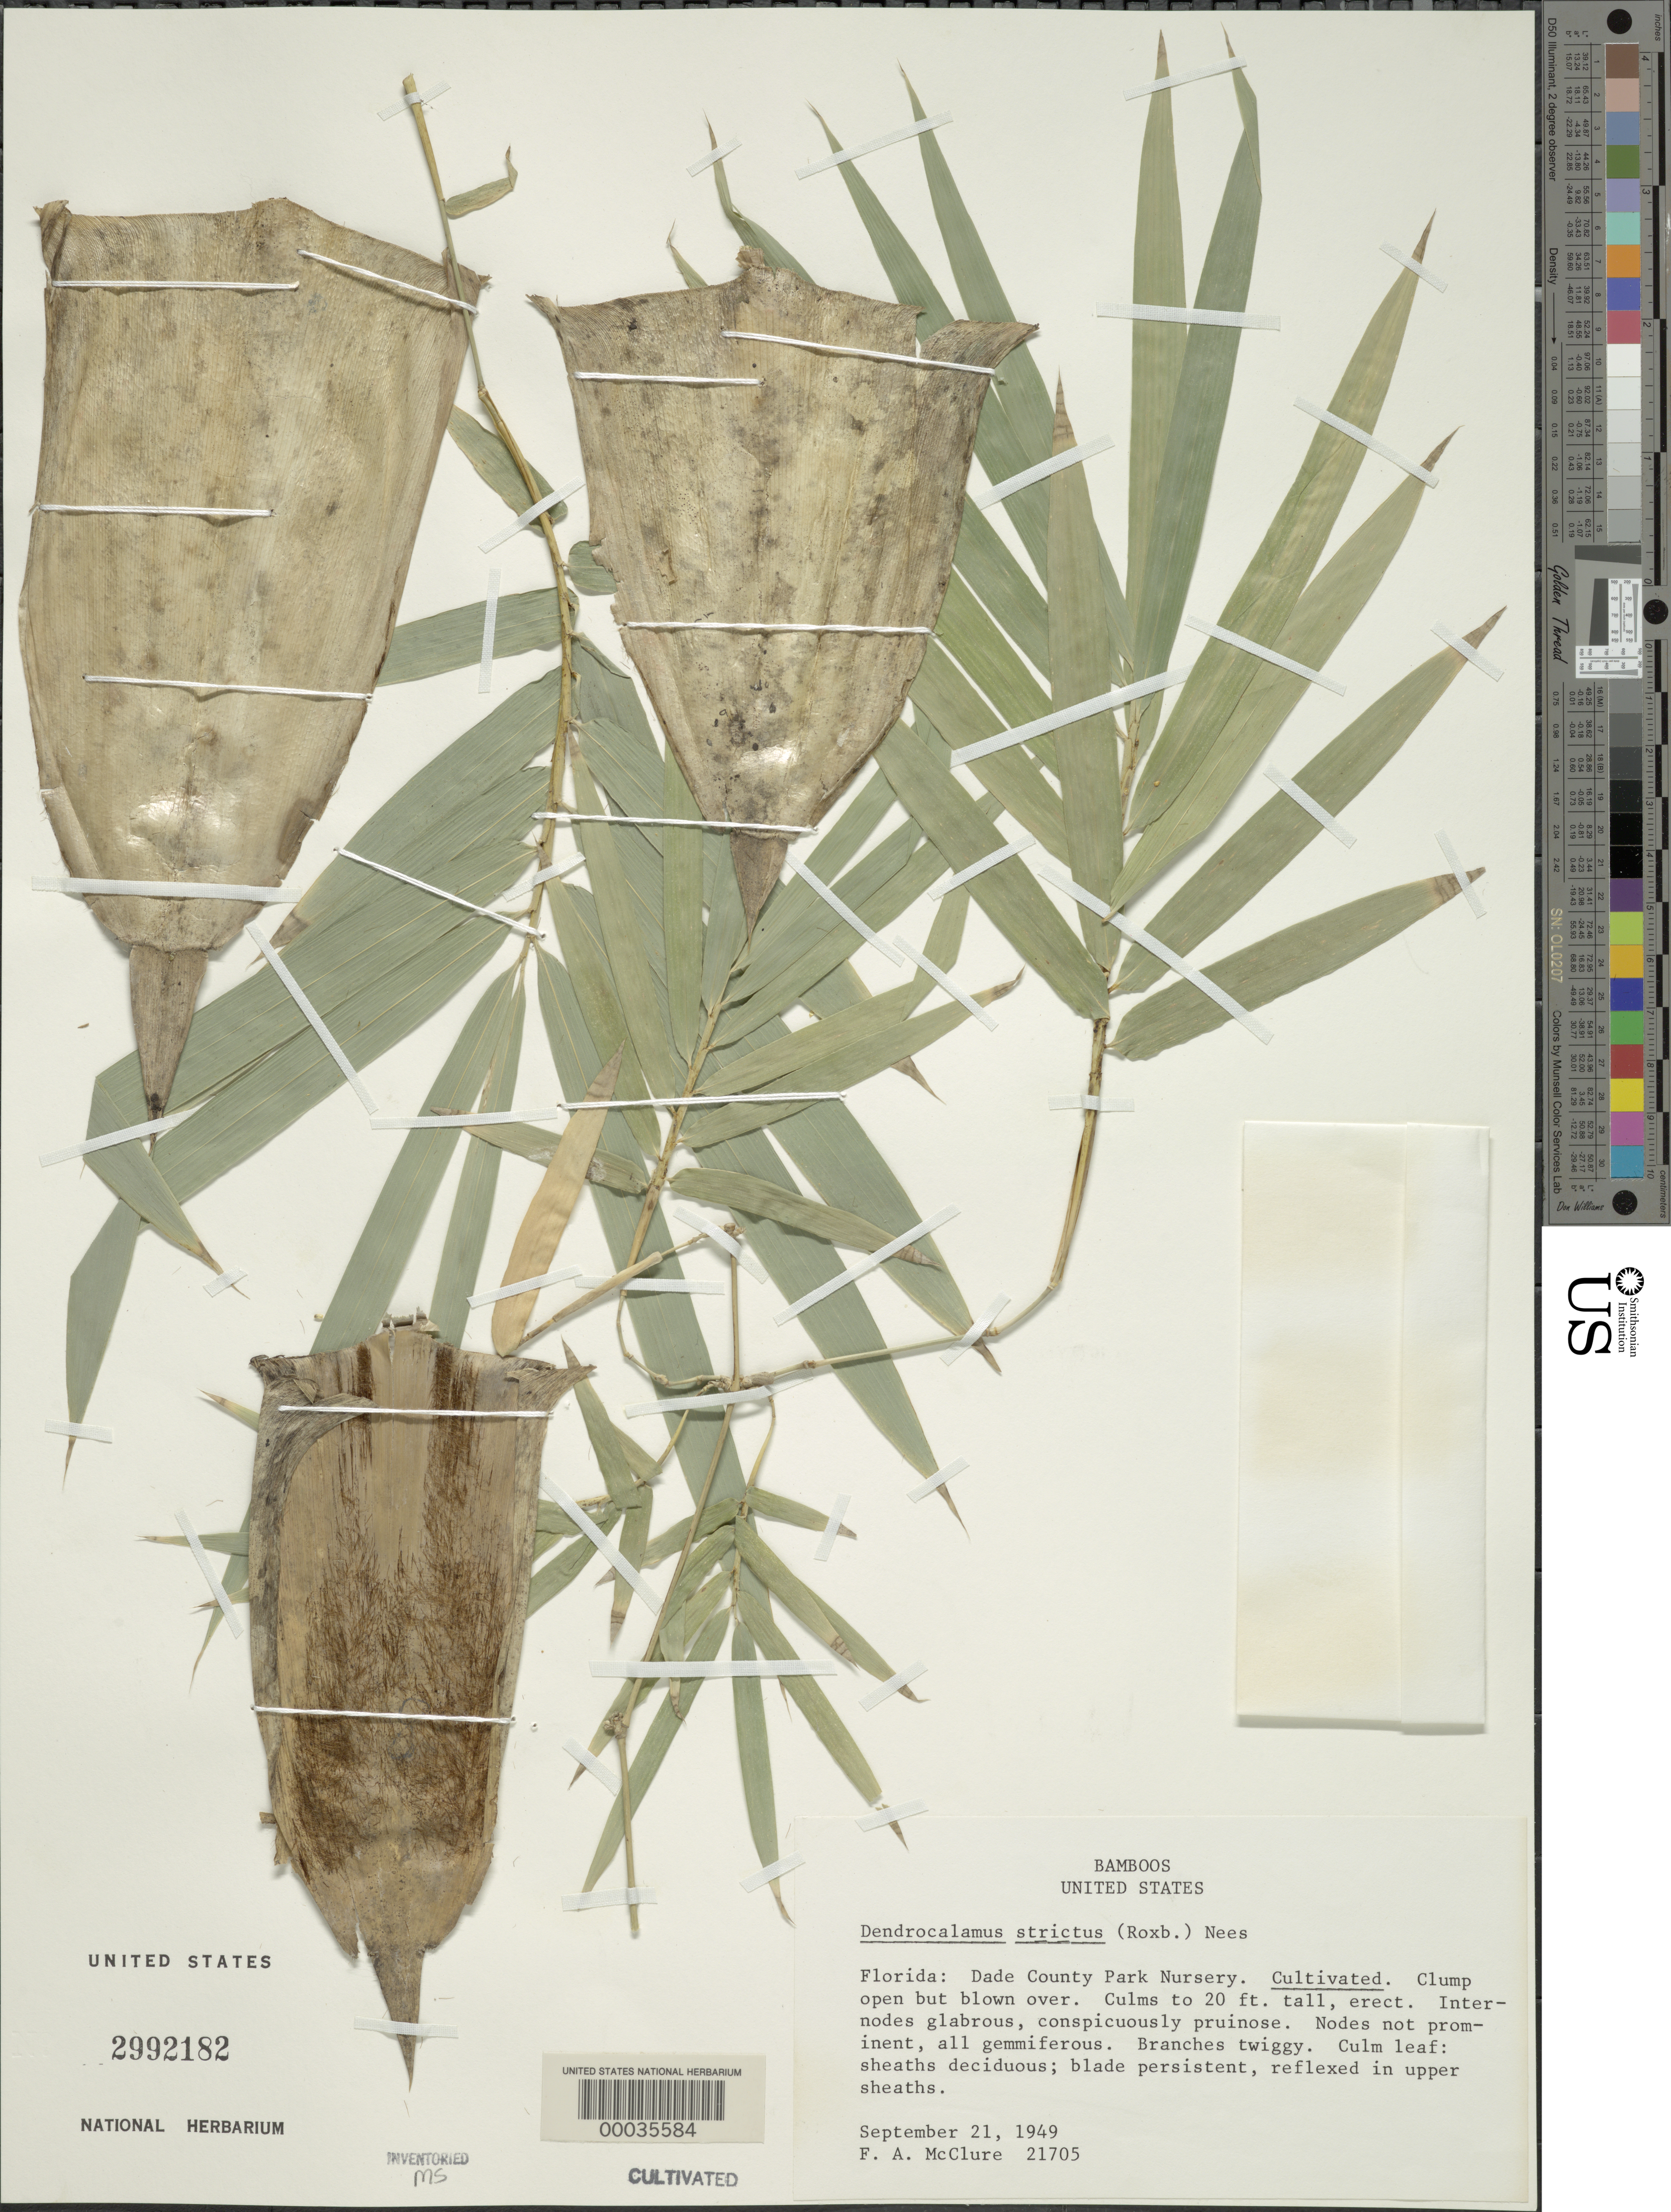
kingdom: Plantae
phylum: Tracheophyta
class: Liliopsida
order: Poales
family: Poaceae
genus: Dendrocalamus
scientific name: Dendrocalamus strictus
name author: (Roxb.) Nees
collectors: F. A. McClure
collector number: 21705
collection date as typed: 21 Sep 1949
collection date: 1949-09-21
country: United States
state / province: Florida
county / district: Dade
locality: Dade county park nursery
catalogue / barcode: US 2992182